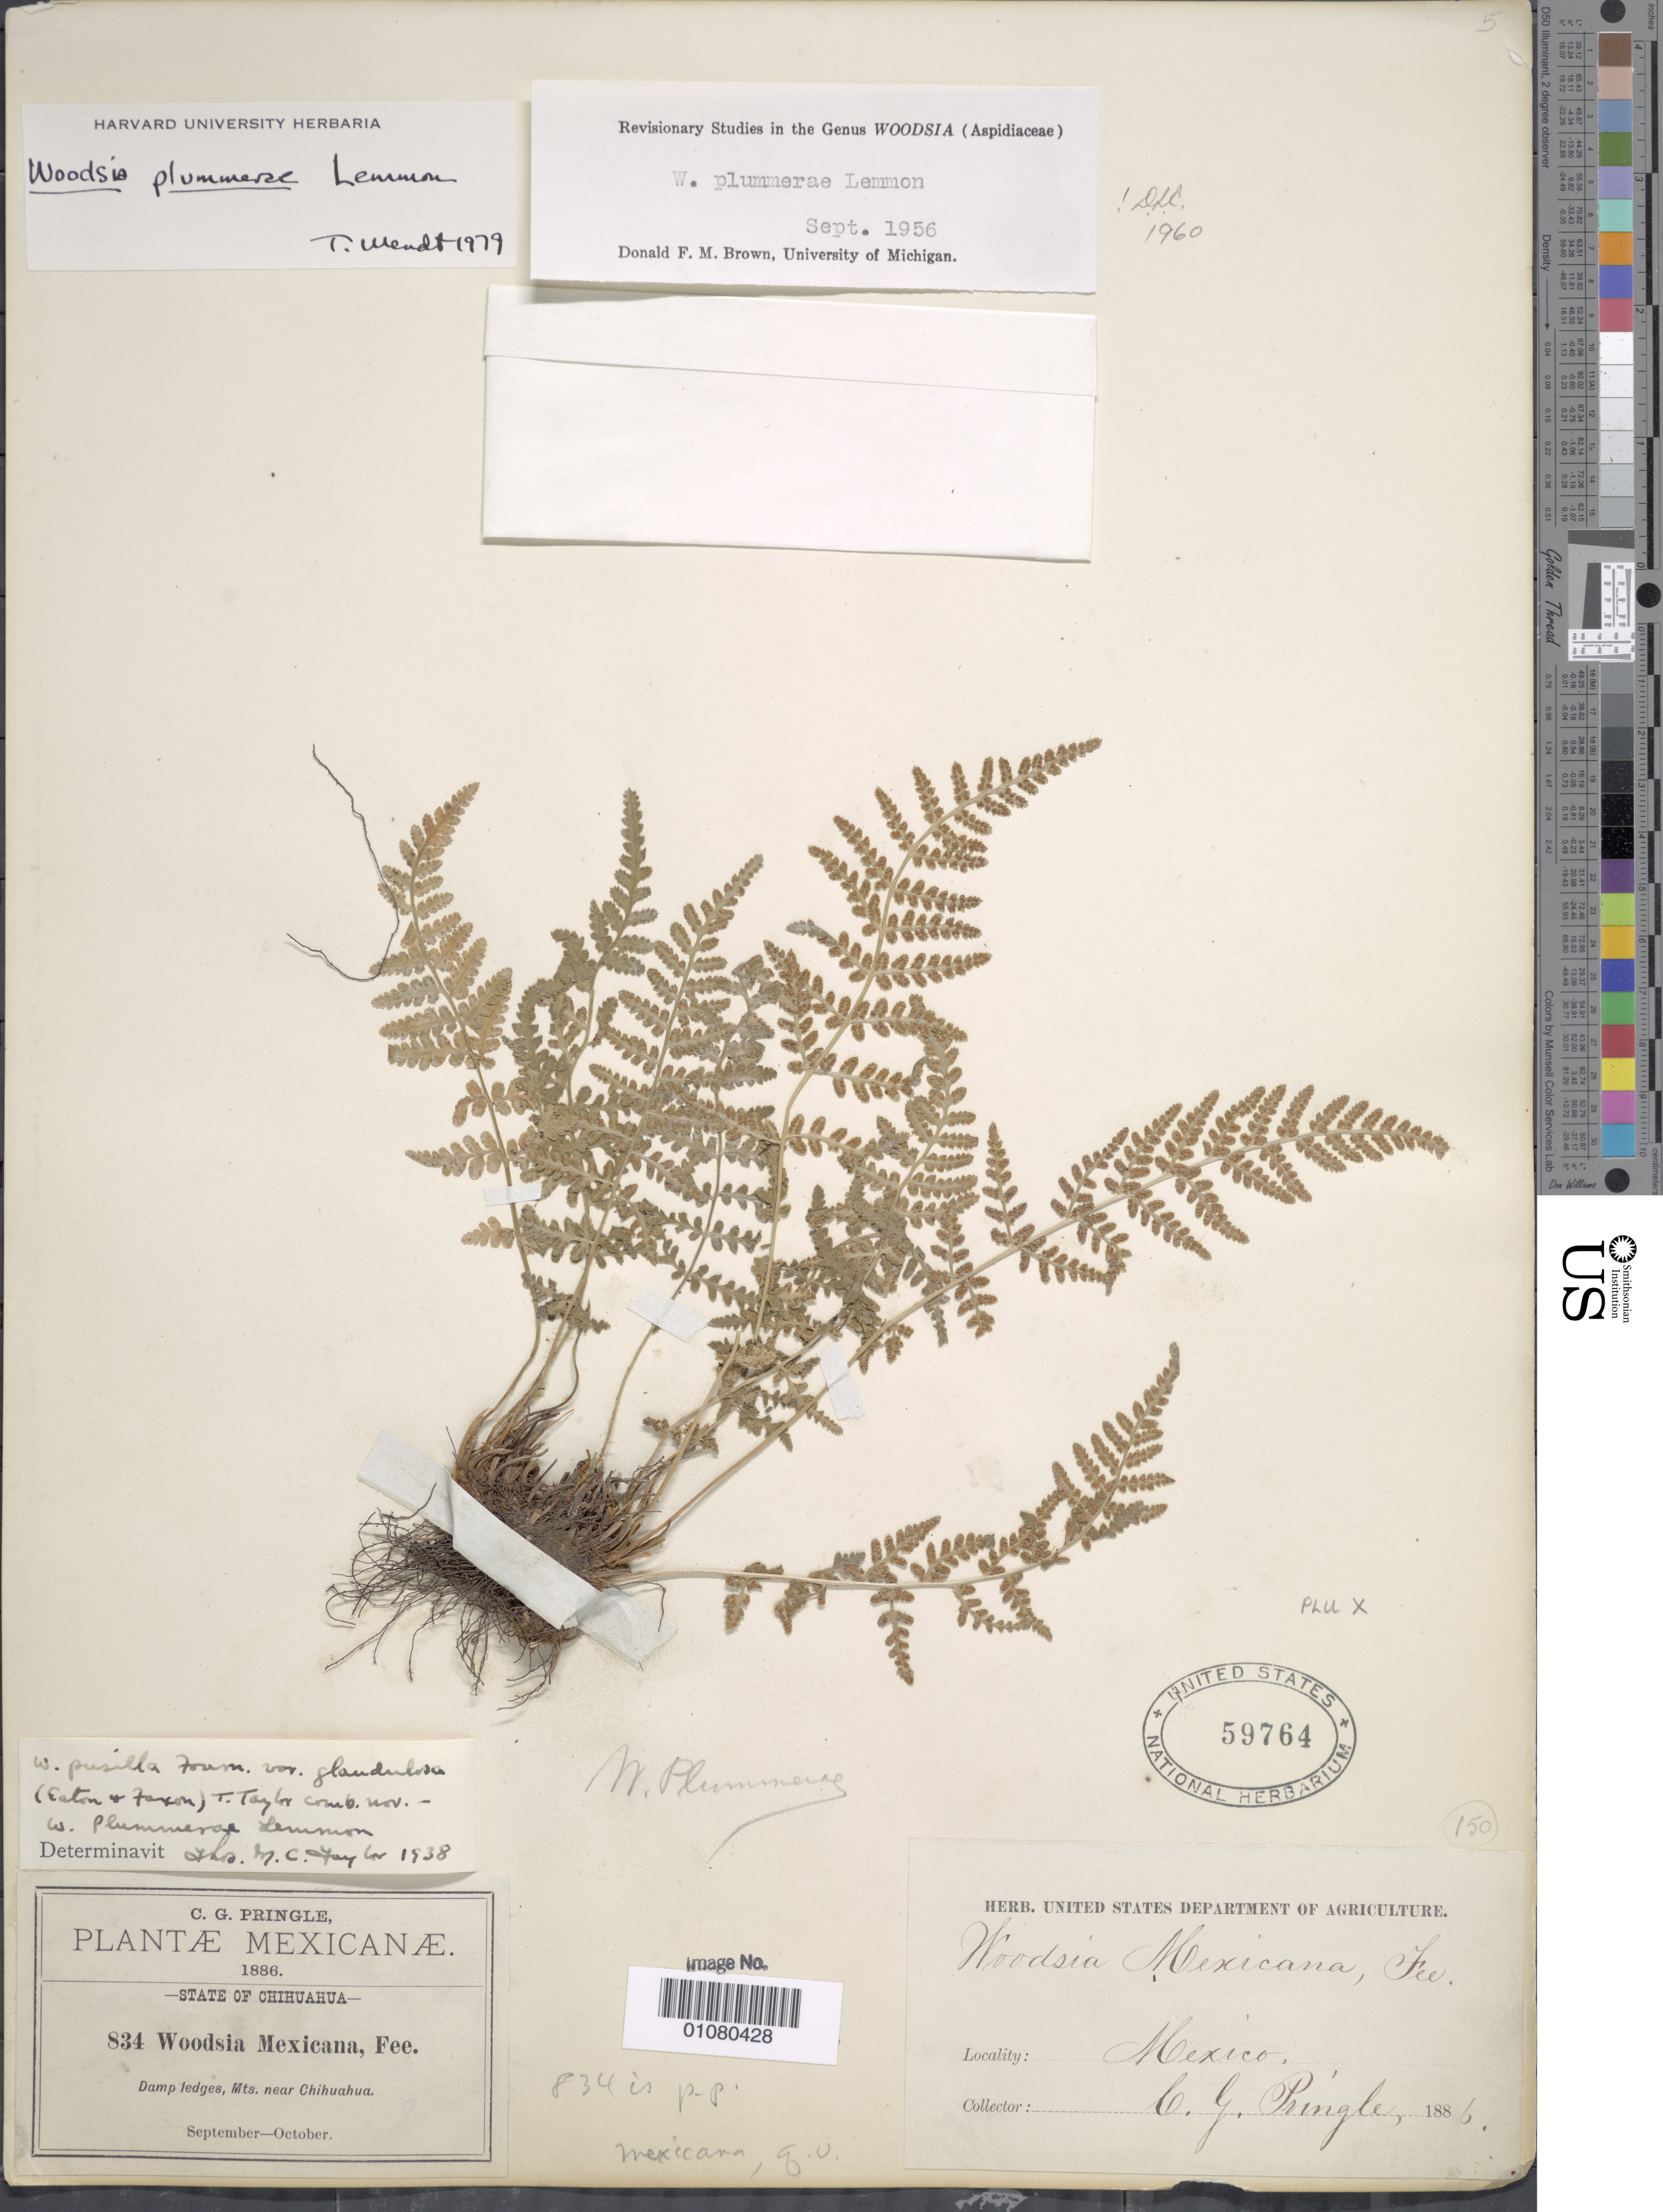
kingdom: Plantae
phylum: Tracheophyta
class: Polypodiopsida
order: Polypodiales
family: Woodsiaceae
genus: Woodsia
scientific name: Woodsia plummerae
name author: Lemmon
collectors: C. G. Pringle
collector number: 834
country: Mexico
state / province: Chihuahua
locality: Mountains near Chihuahua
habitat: damp ledges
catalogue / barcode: US 59764